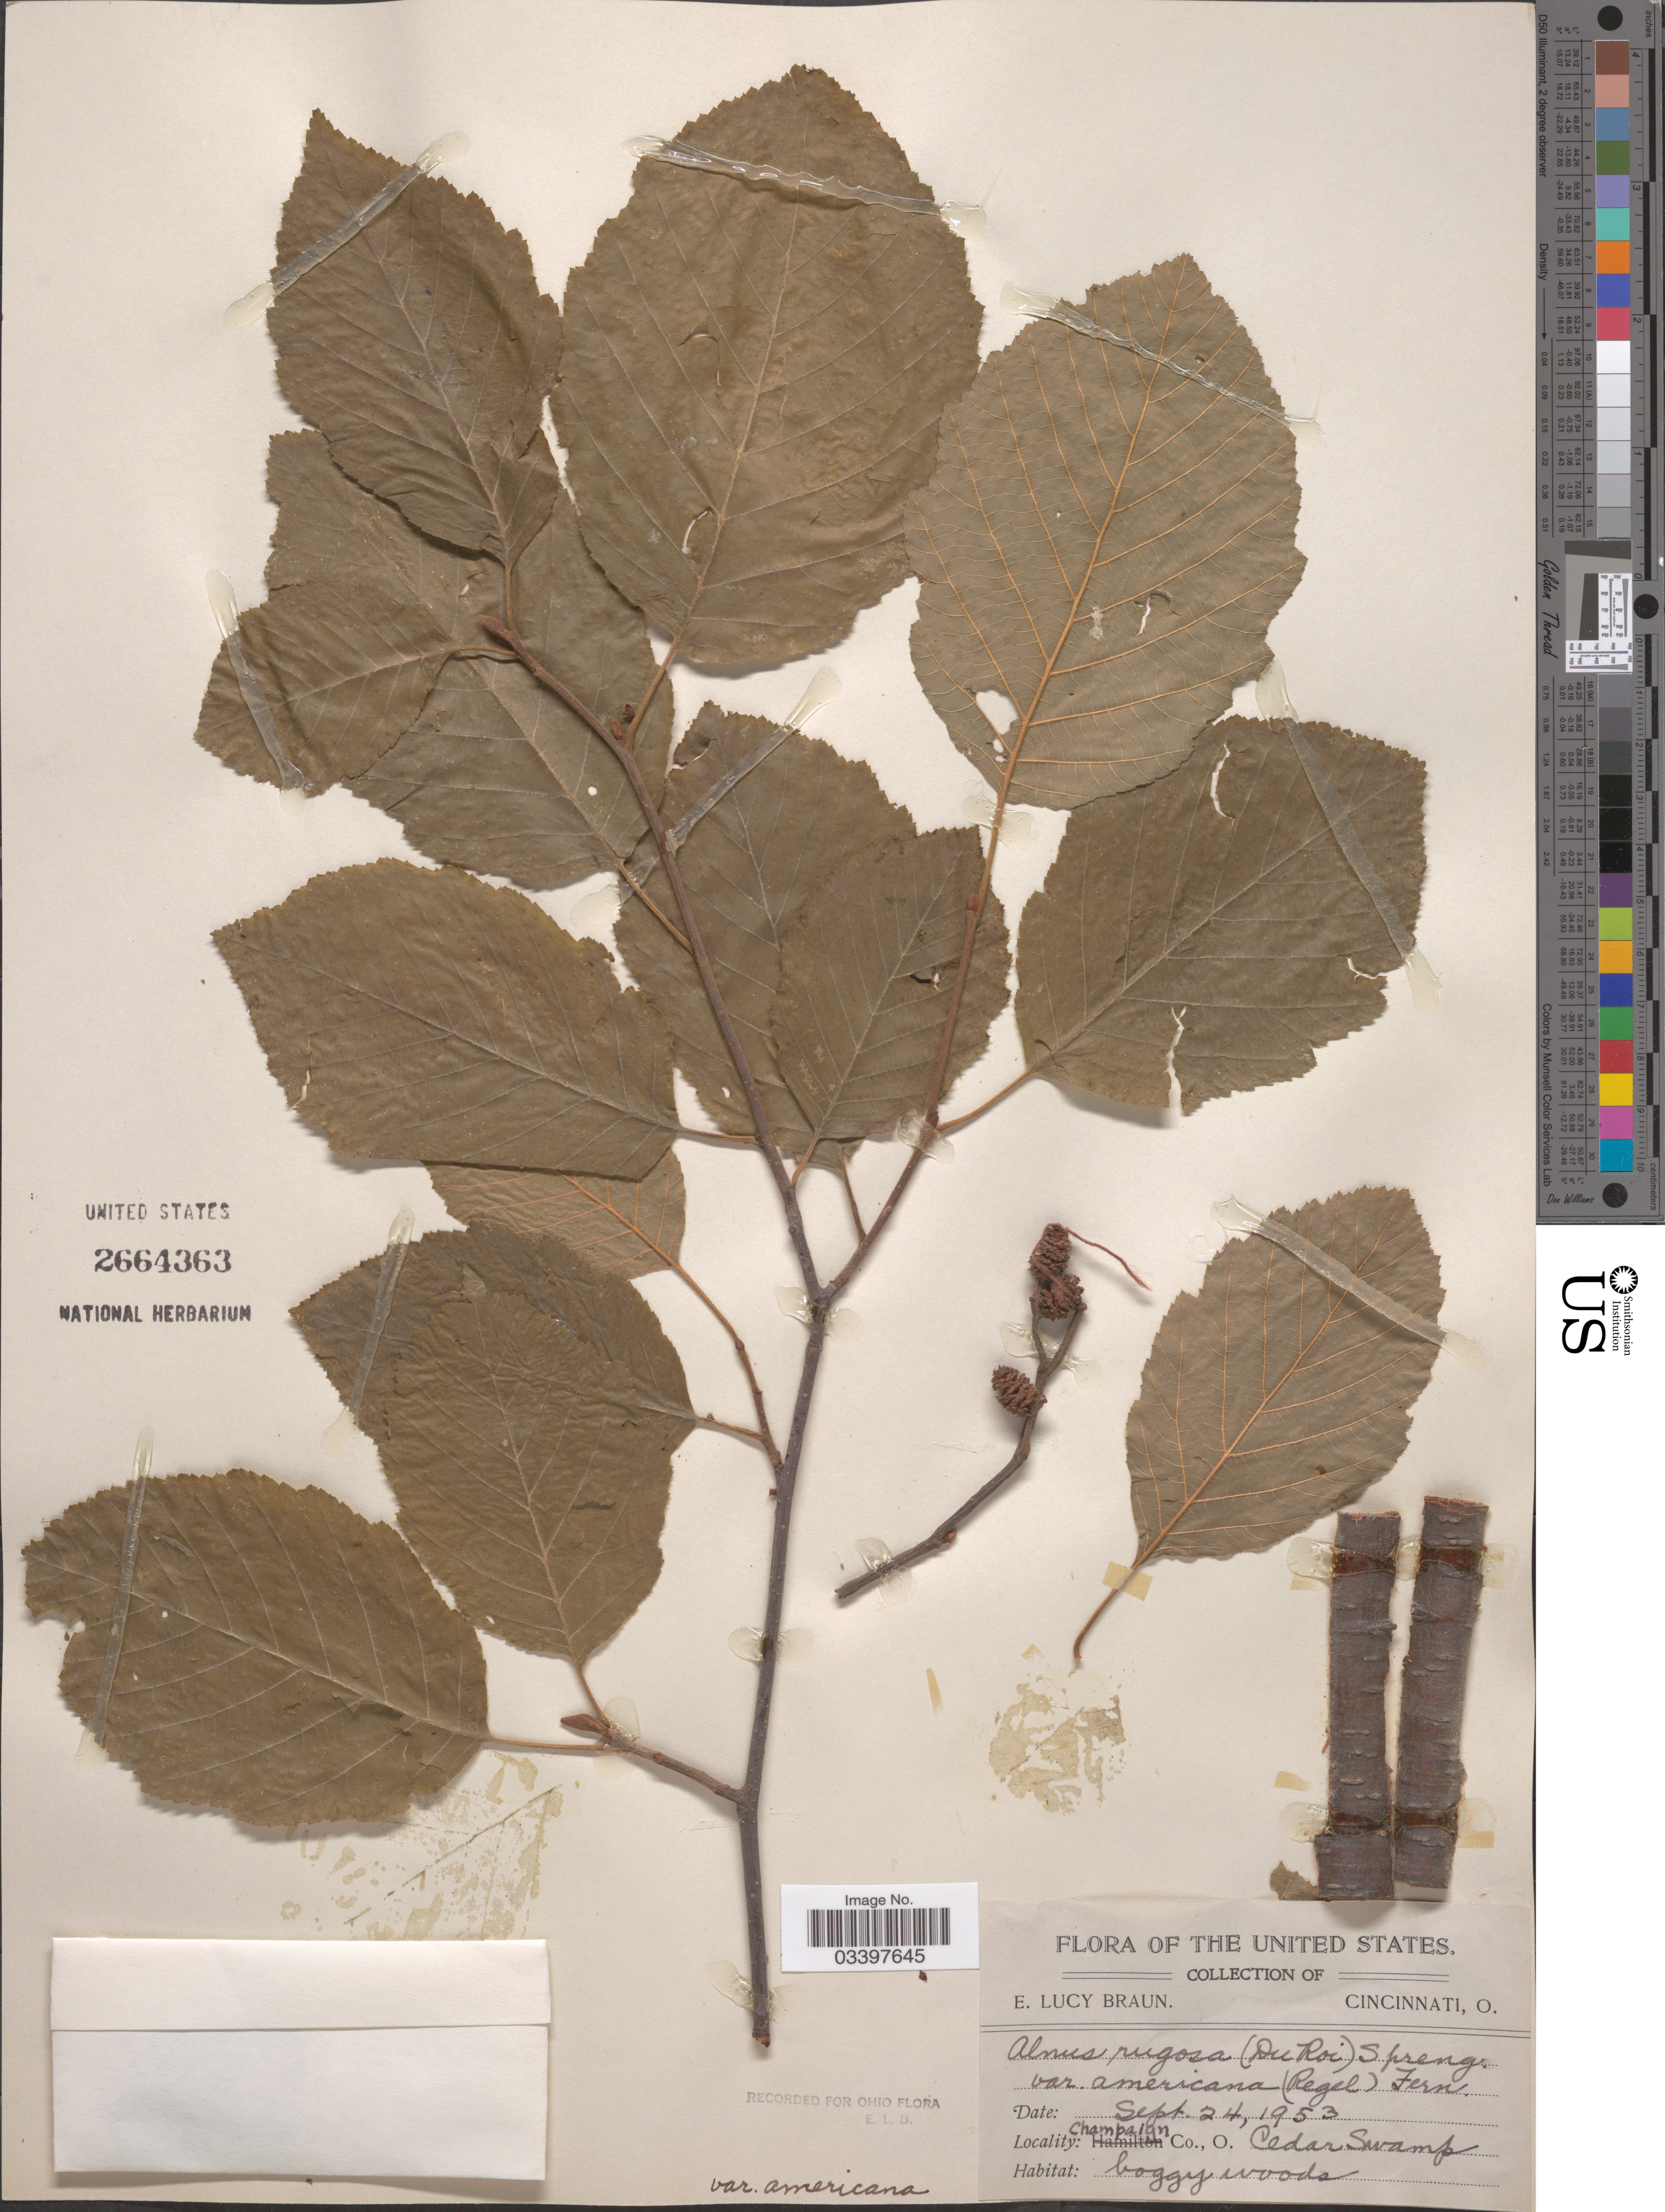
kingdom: Plantae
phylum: Tracheophyta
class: Magnoliopsida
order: Fagales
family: Betulaceae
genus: Alnus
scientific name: Alnus incana subsp. rugosa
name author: (Du Roi) R.T. Clausen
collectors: E. L. Braun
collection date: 1953-09-24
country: United States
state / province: Ohio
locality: Champaign Co. Cedar Swamp.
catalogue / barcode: US 2664363